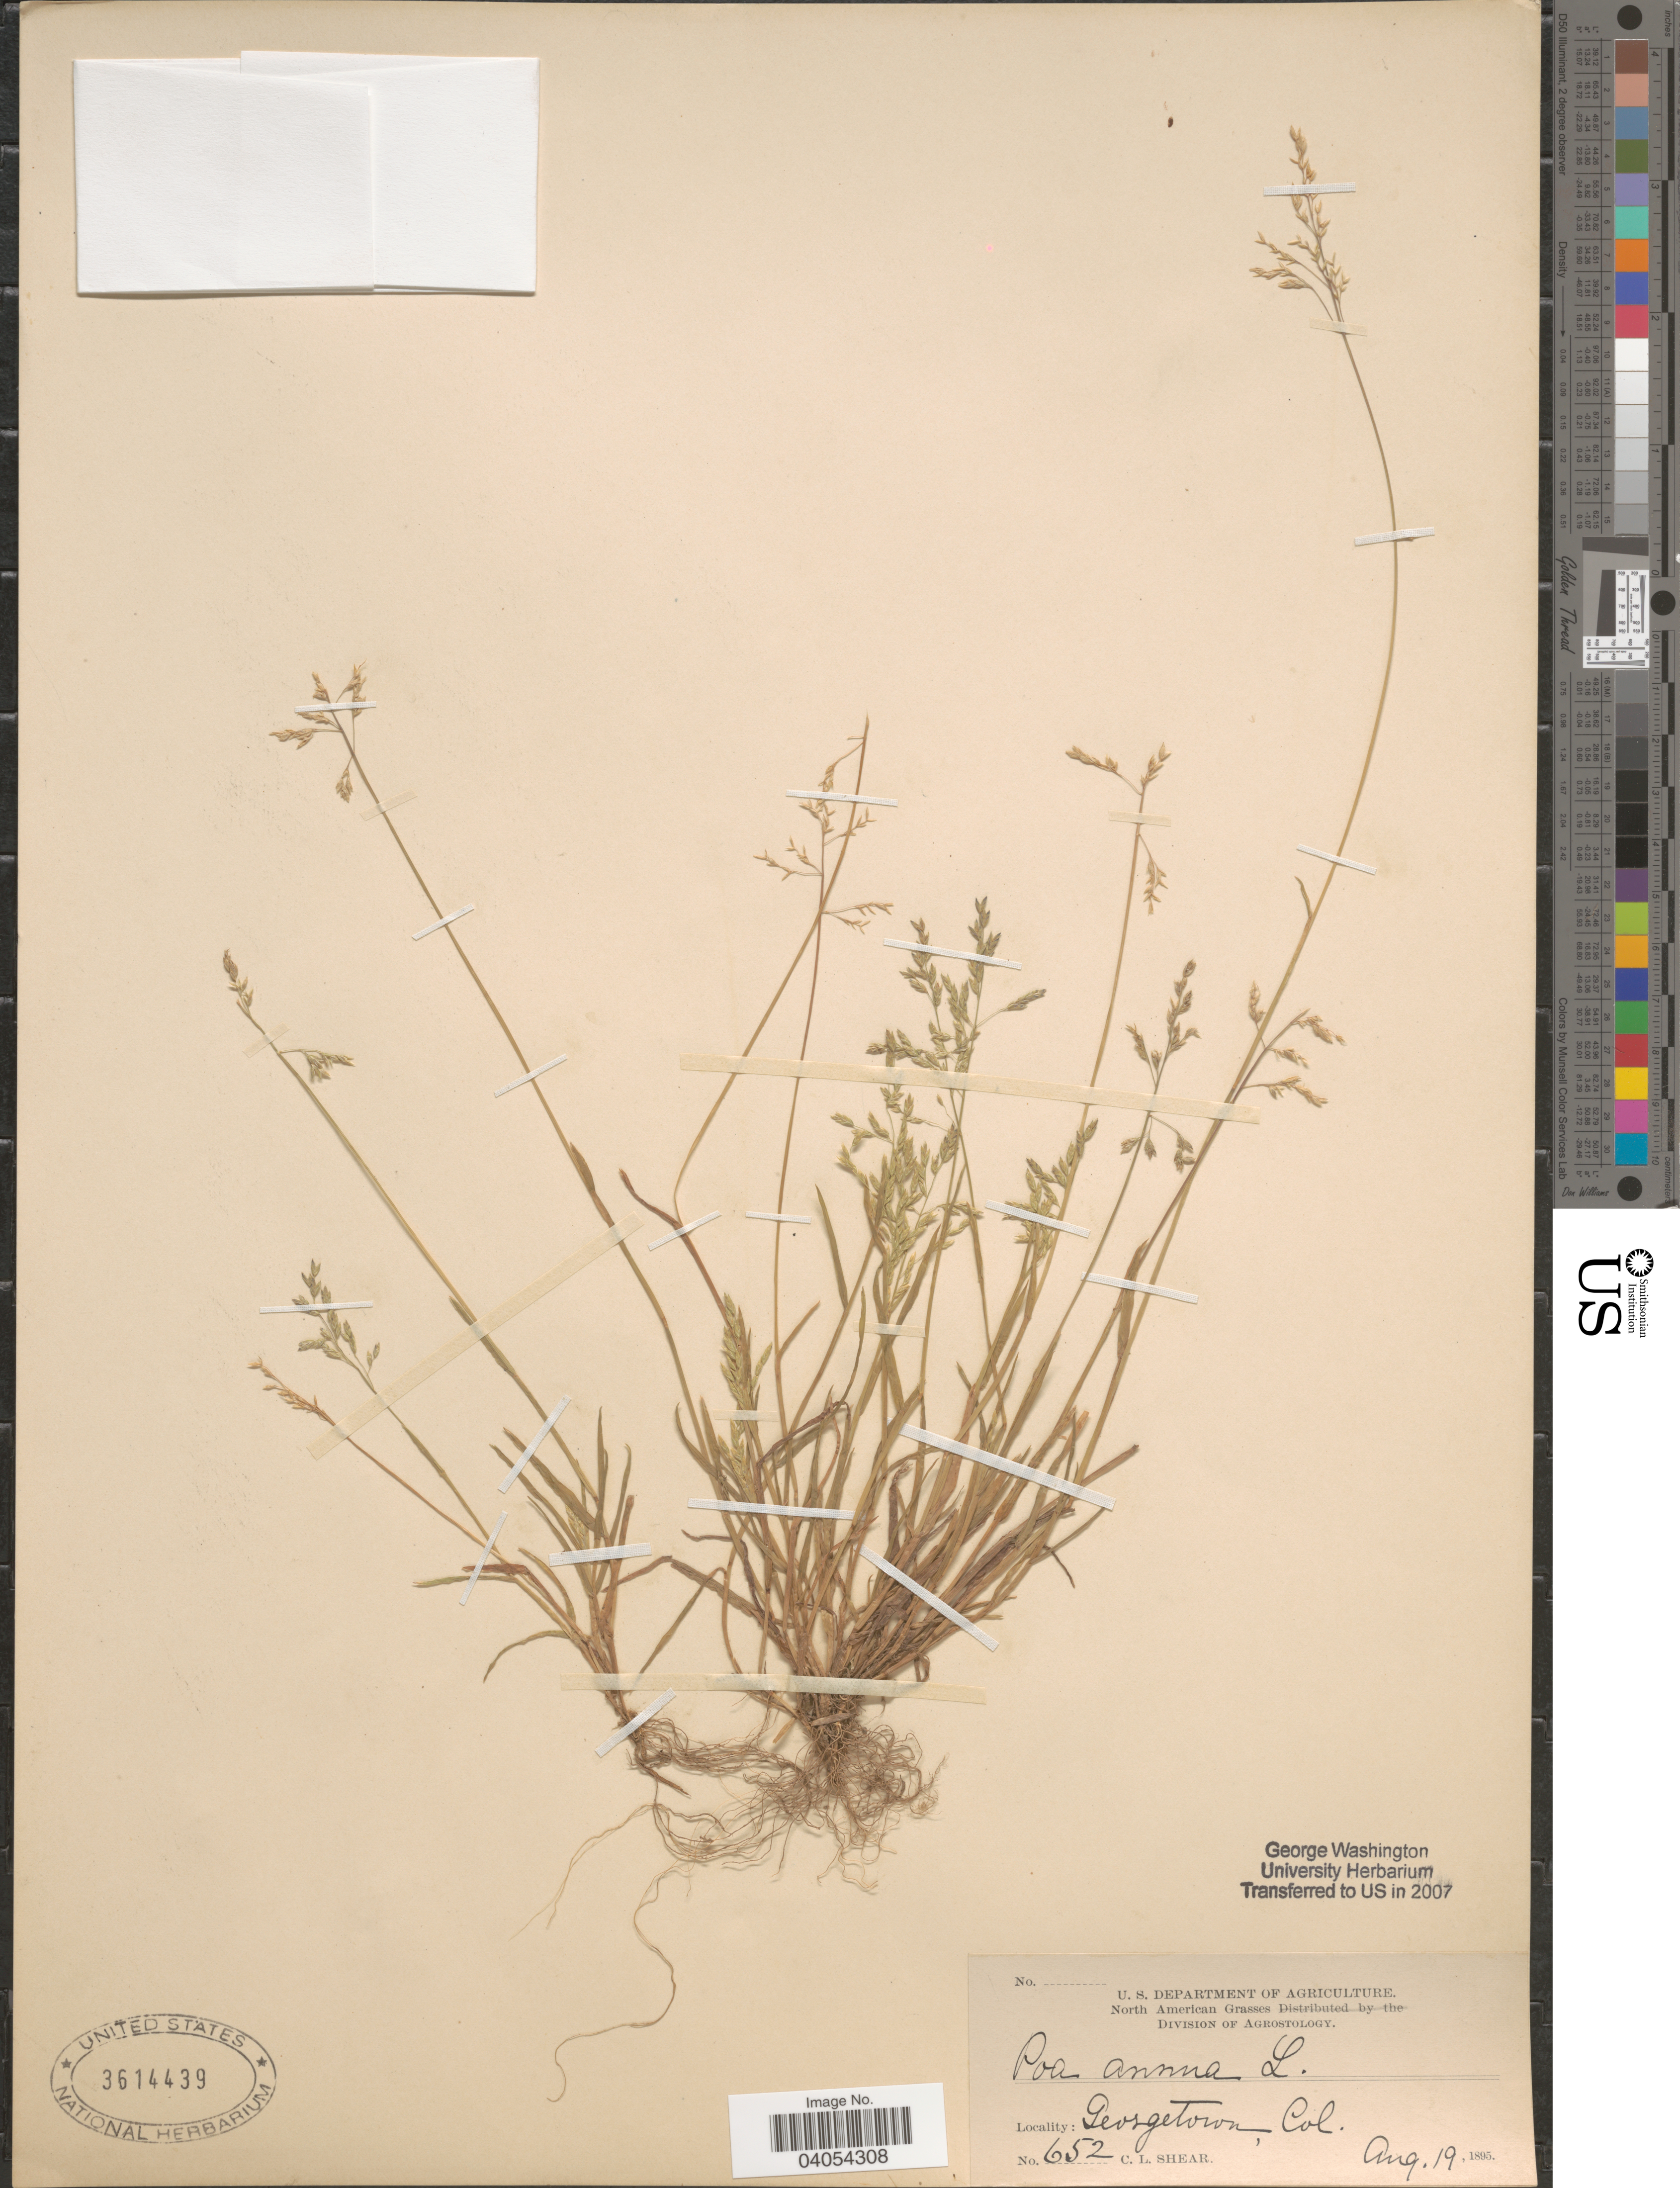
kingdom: Plantae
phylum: Tracheophyta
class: Liliopsida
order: Poales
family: Poaceae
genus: Poa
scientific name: Poa annua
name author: L.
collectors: C. L. Shear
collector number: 652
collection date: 1895-08-19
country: United States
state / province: Colorado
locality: Georgetown.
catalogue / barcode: US 3614439